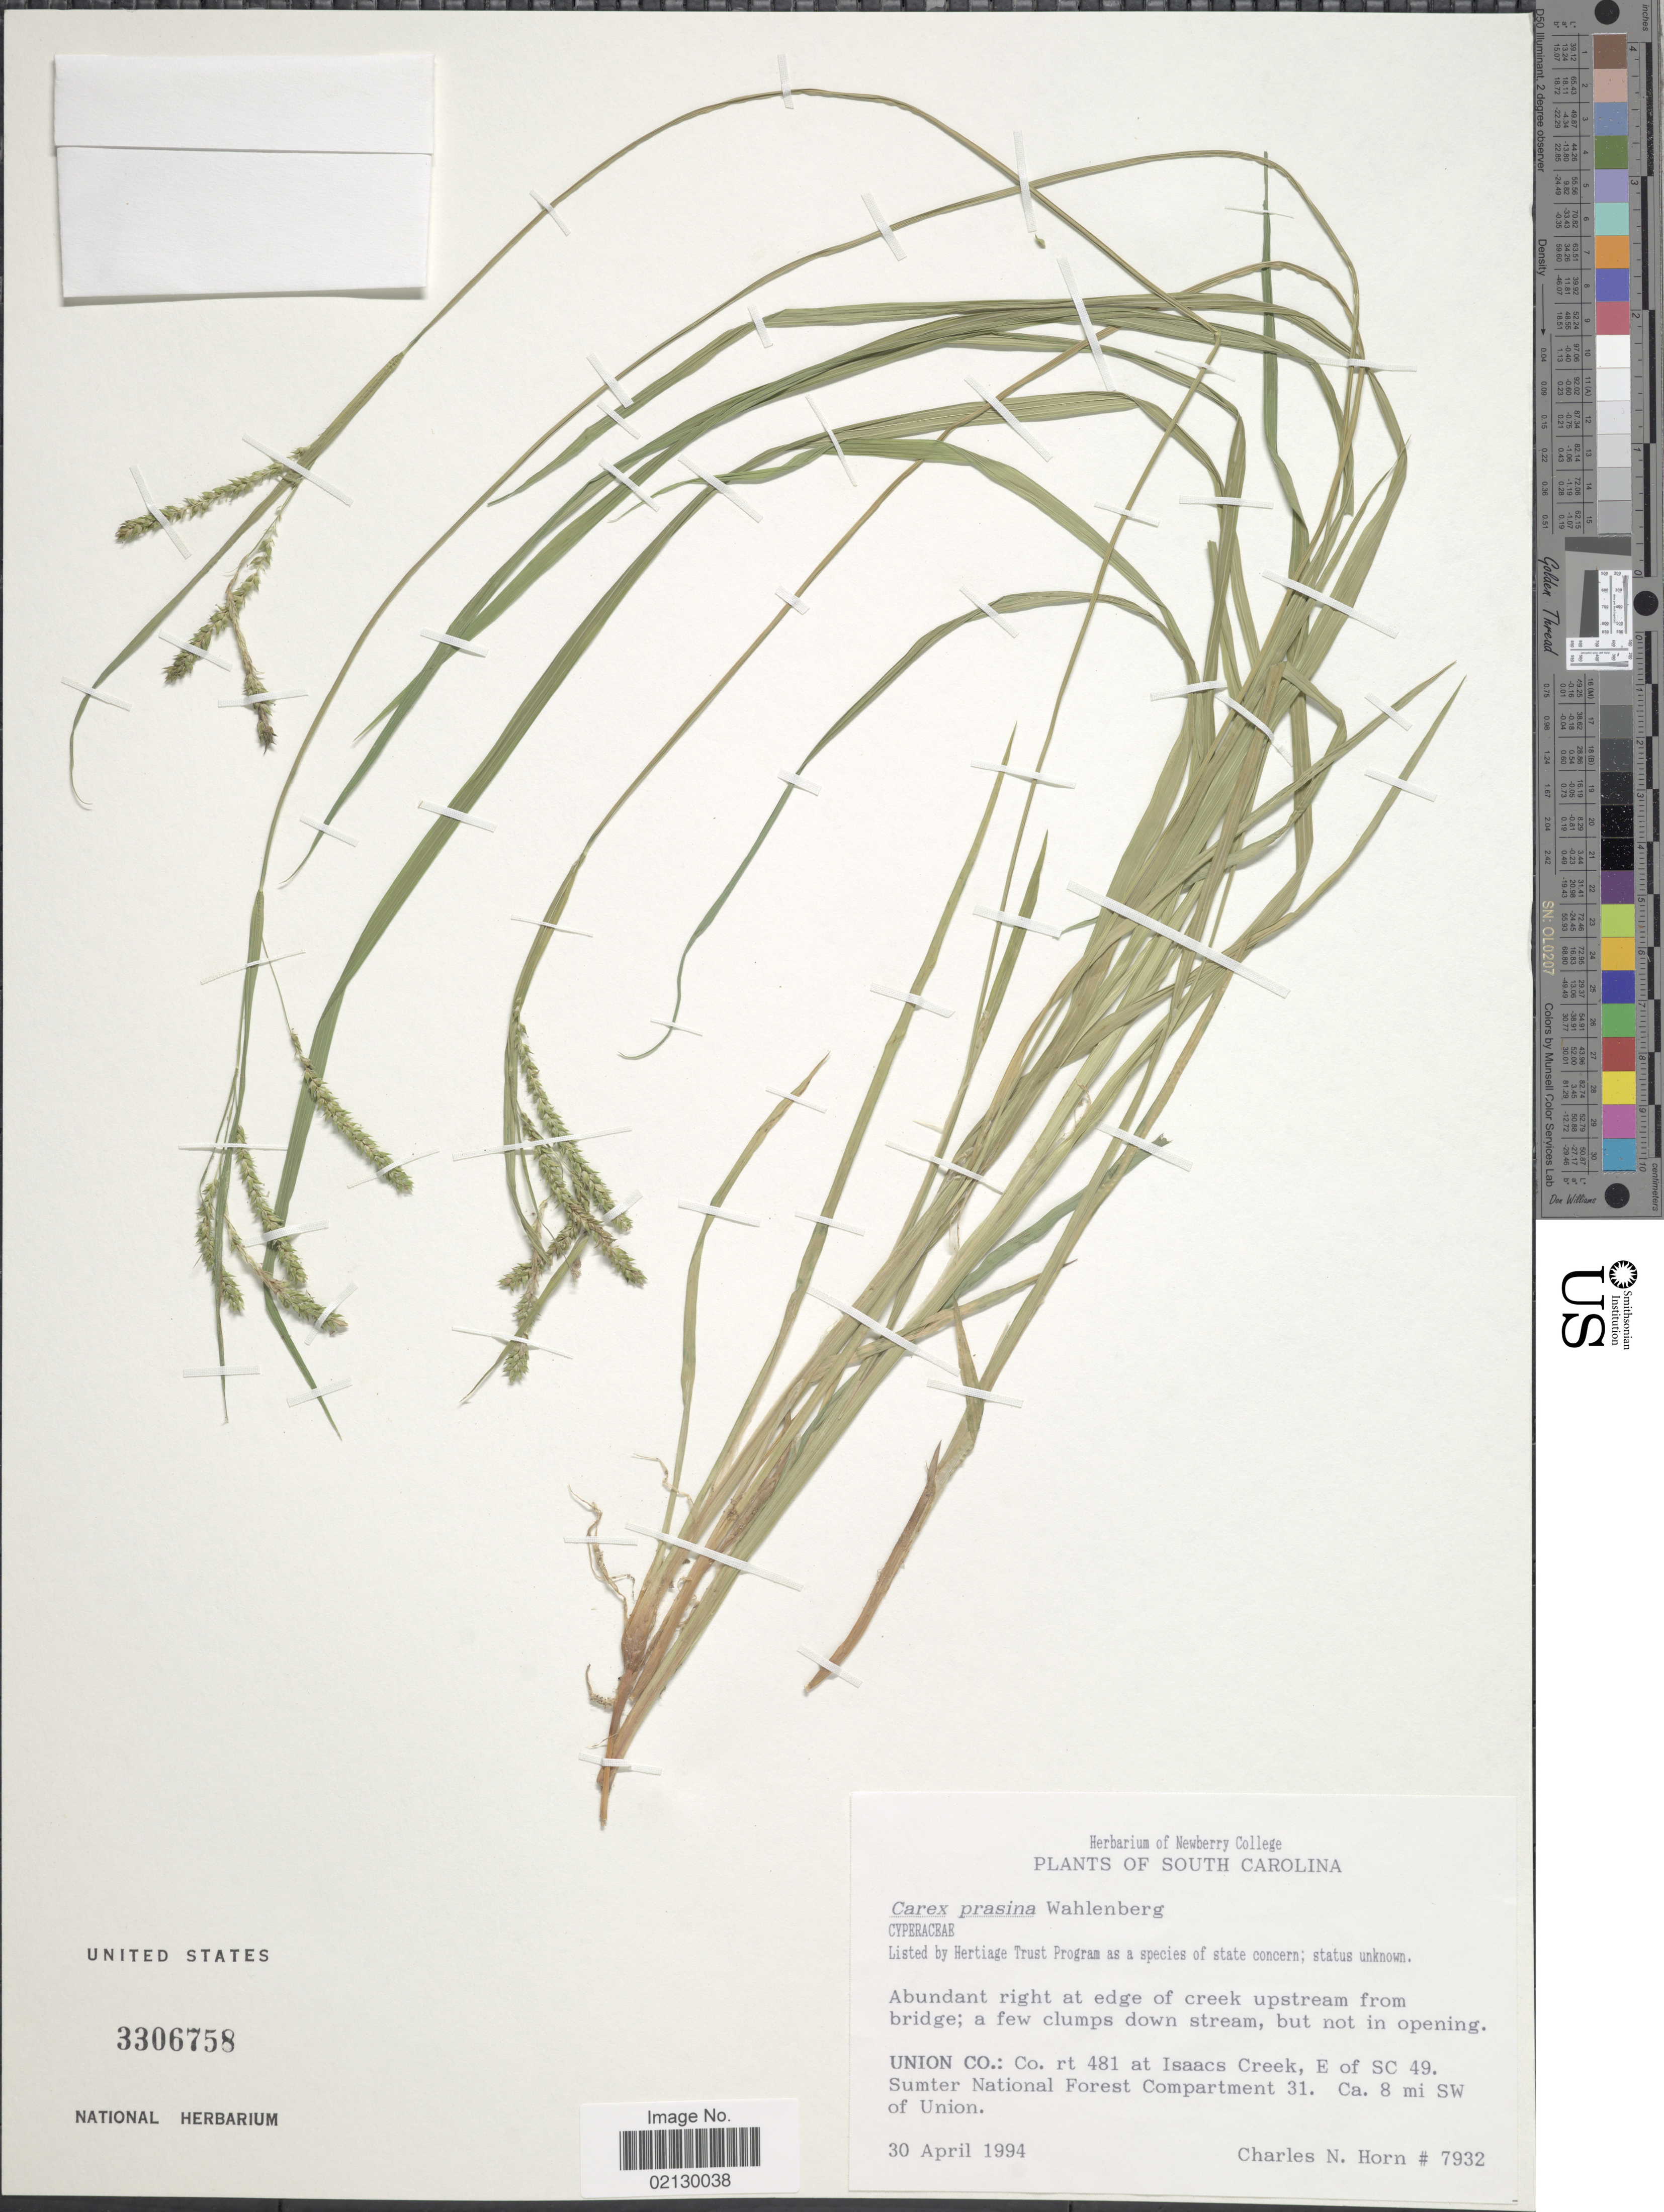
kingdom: Plantae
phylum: Tracheophyta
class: Liliopsida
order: Poales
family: Cyperaceae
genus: Carex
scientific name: Carex prasina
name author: Wahlenb.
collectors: C. N. Horn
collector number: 7932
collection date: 1994-04-30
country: United States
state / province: South Carolina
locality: Union Co: Co. rt 481 at Isaacs Creek, E of SC 49. Sumter National Forest Compartment 31. Ca. 8 mi SW of Union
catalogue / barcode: US 3306758